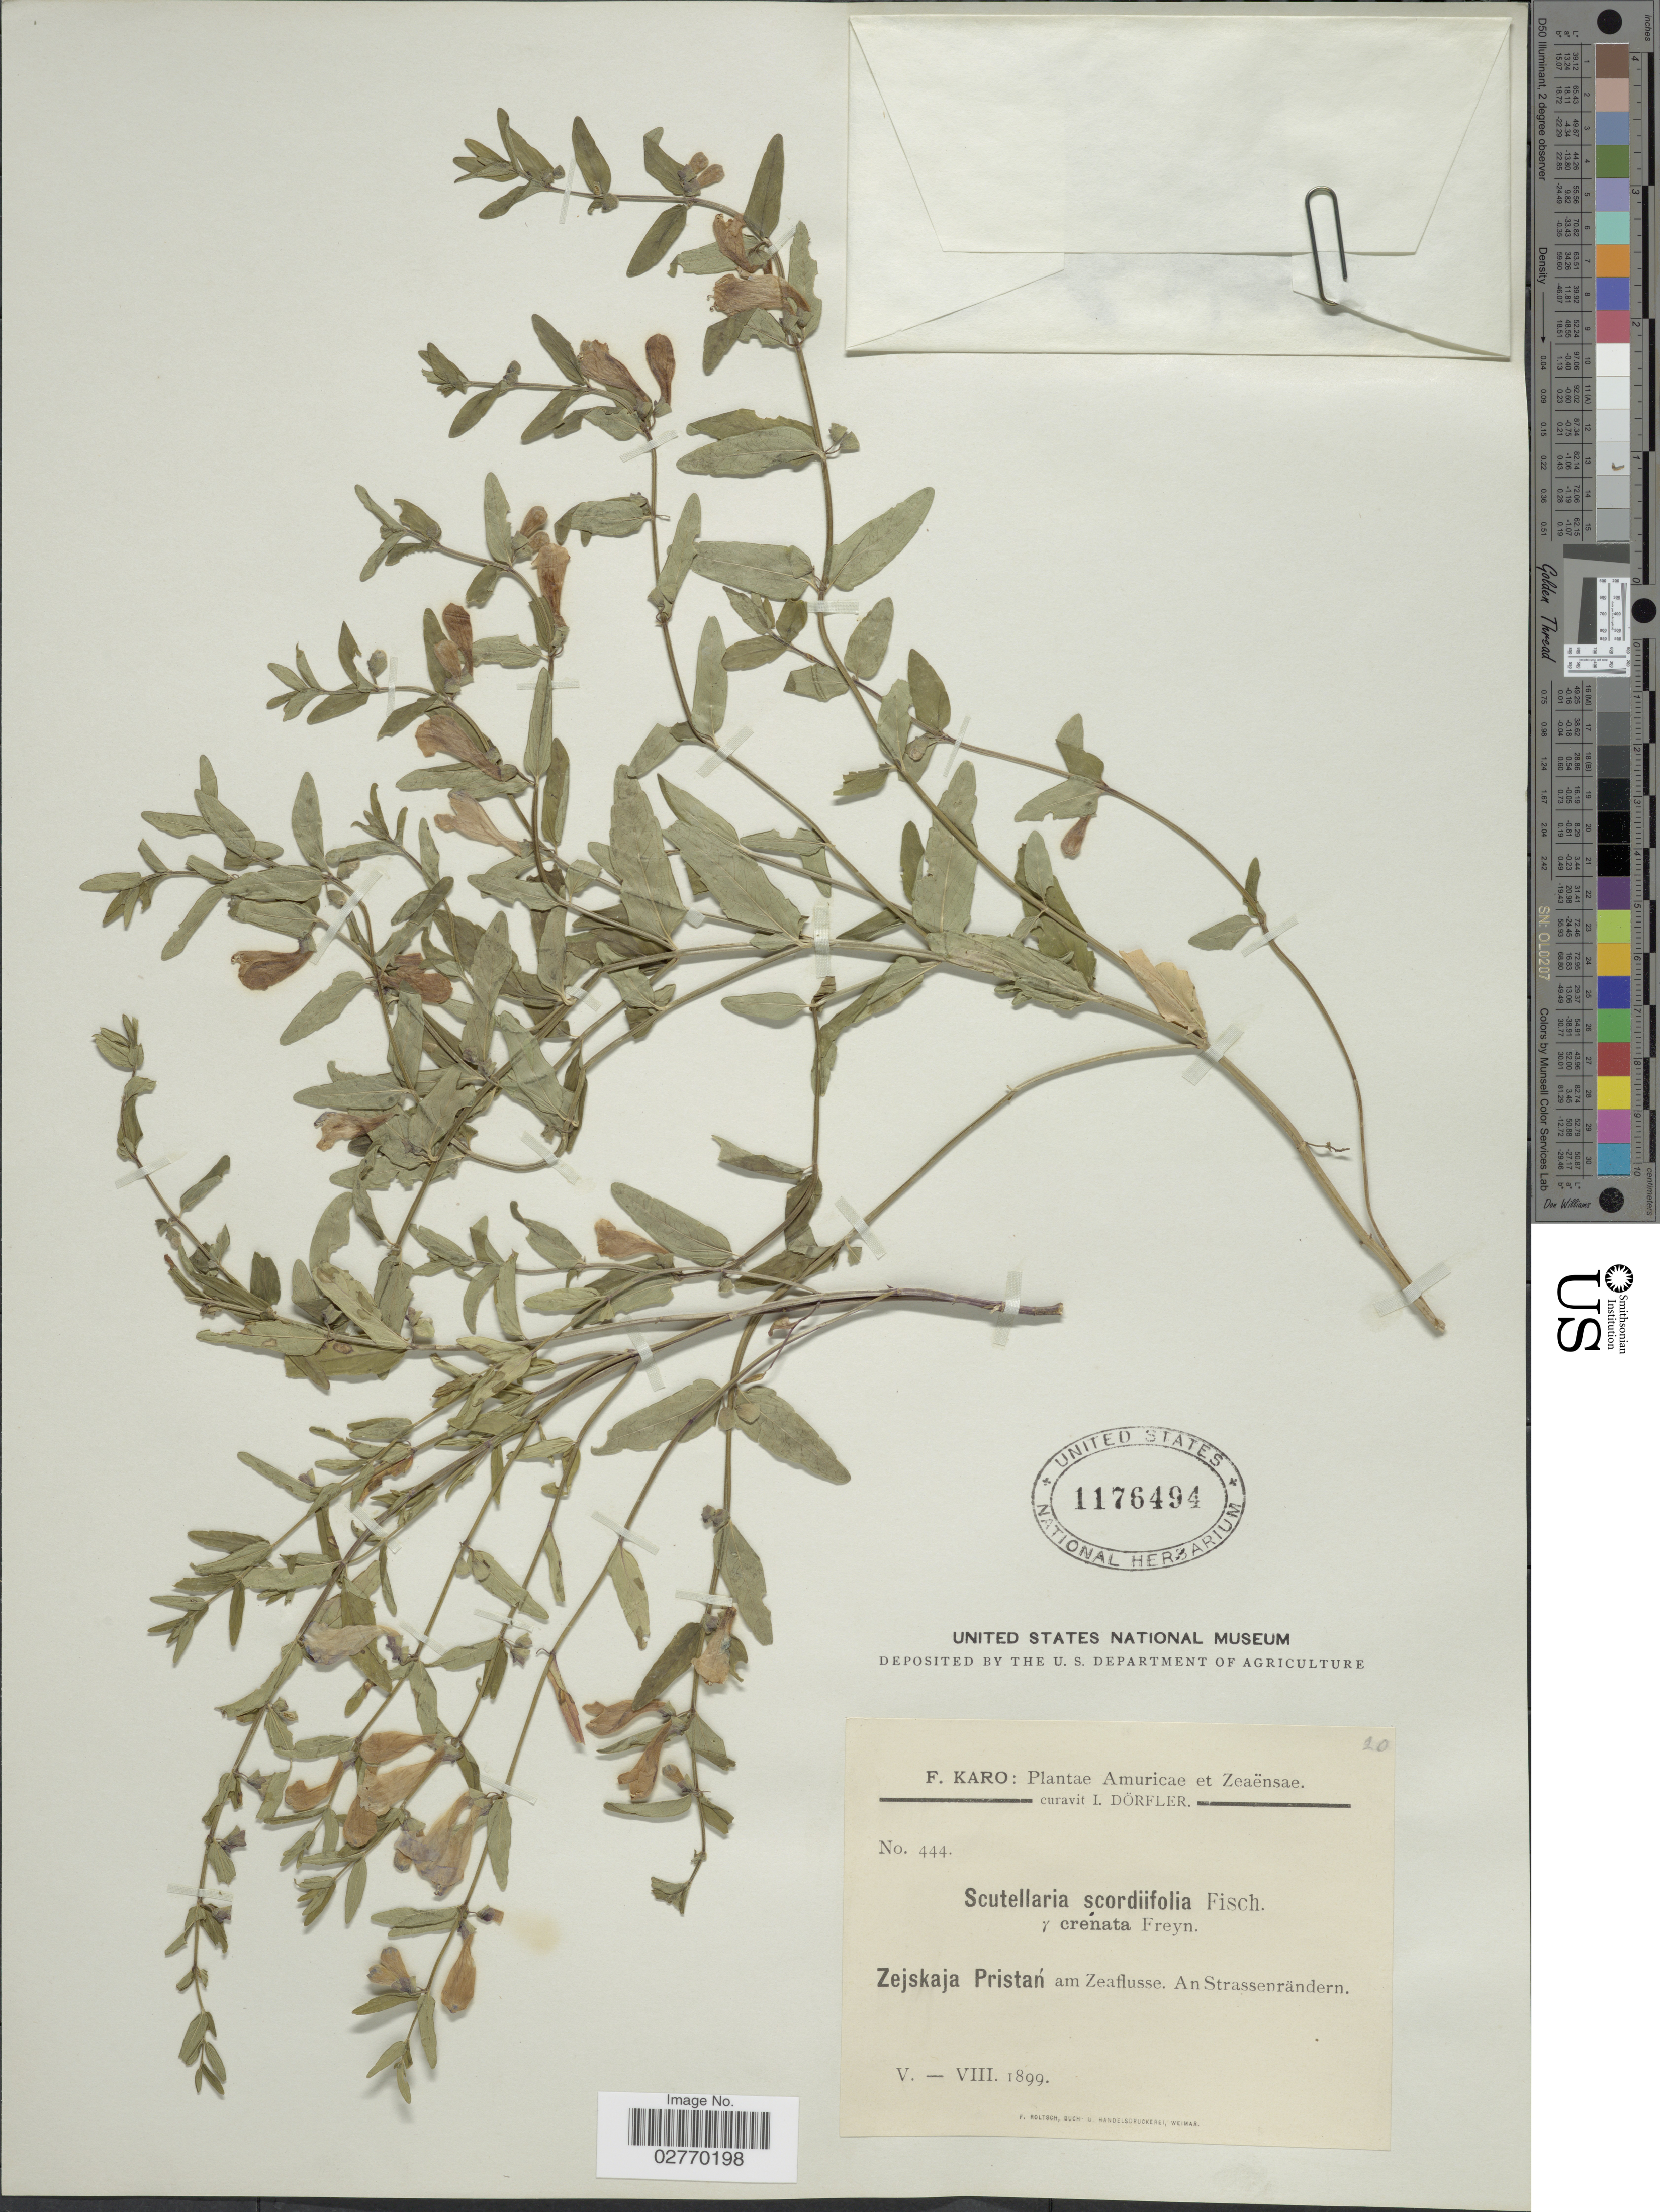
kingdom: Plantae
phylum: Tracheophyta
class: Magnoliopsida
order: Lamiales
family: Lamiaceae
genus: Scutellaria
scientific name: Scutellaria scordiifolia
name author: Fisch. ex Schrank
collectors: F. Karo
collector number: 444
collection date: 1899-05/1899-08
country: Russian Federation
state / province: Amur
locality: Amuricae et Zeaënsae. Zejskaja Pristan am Zeaflusse. An Strassenrändern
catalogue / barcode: US 1176494